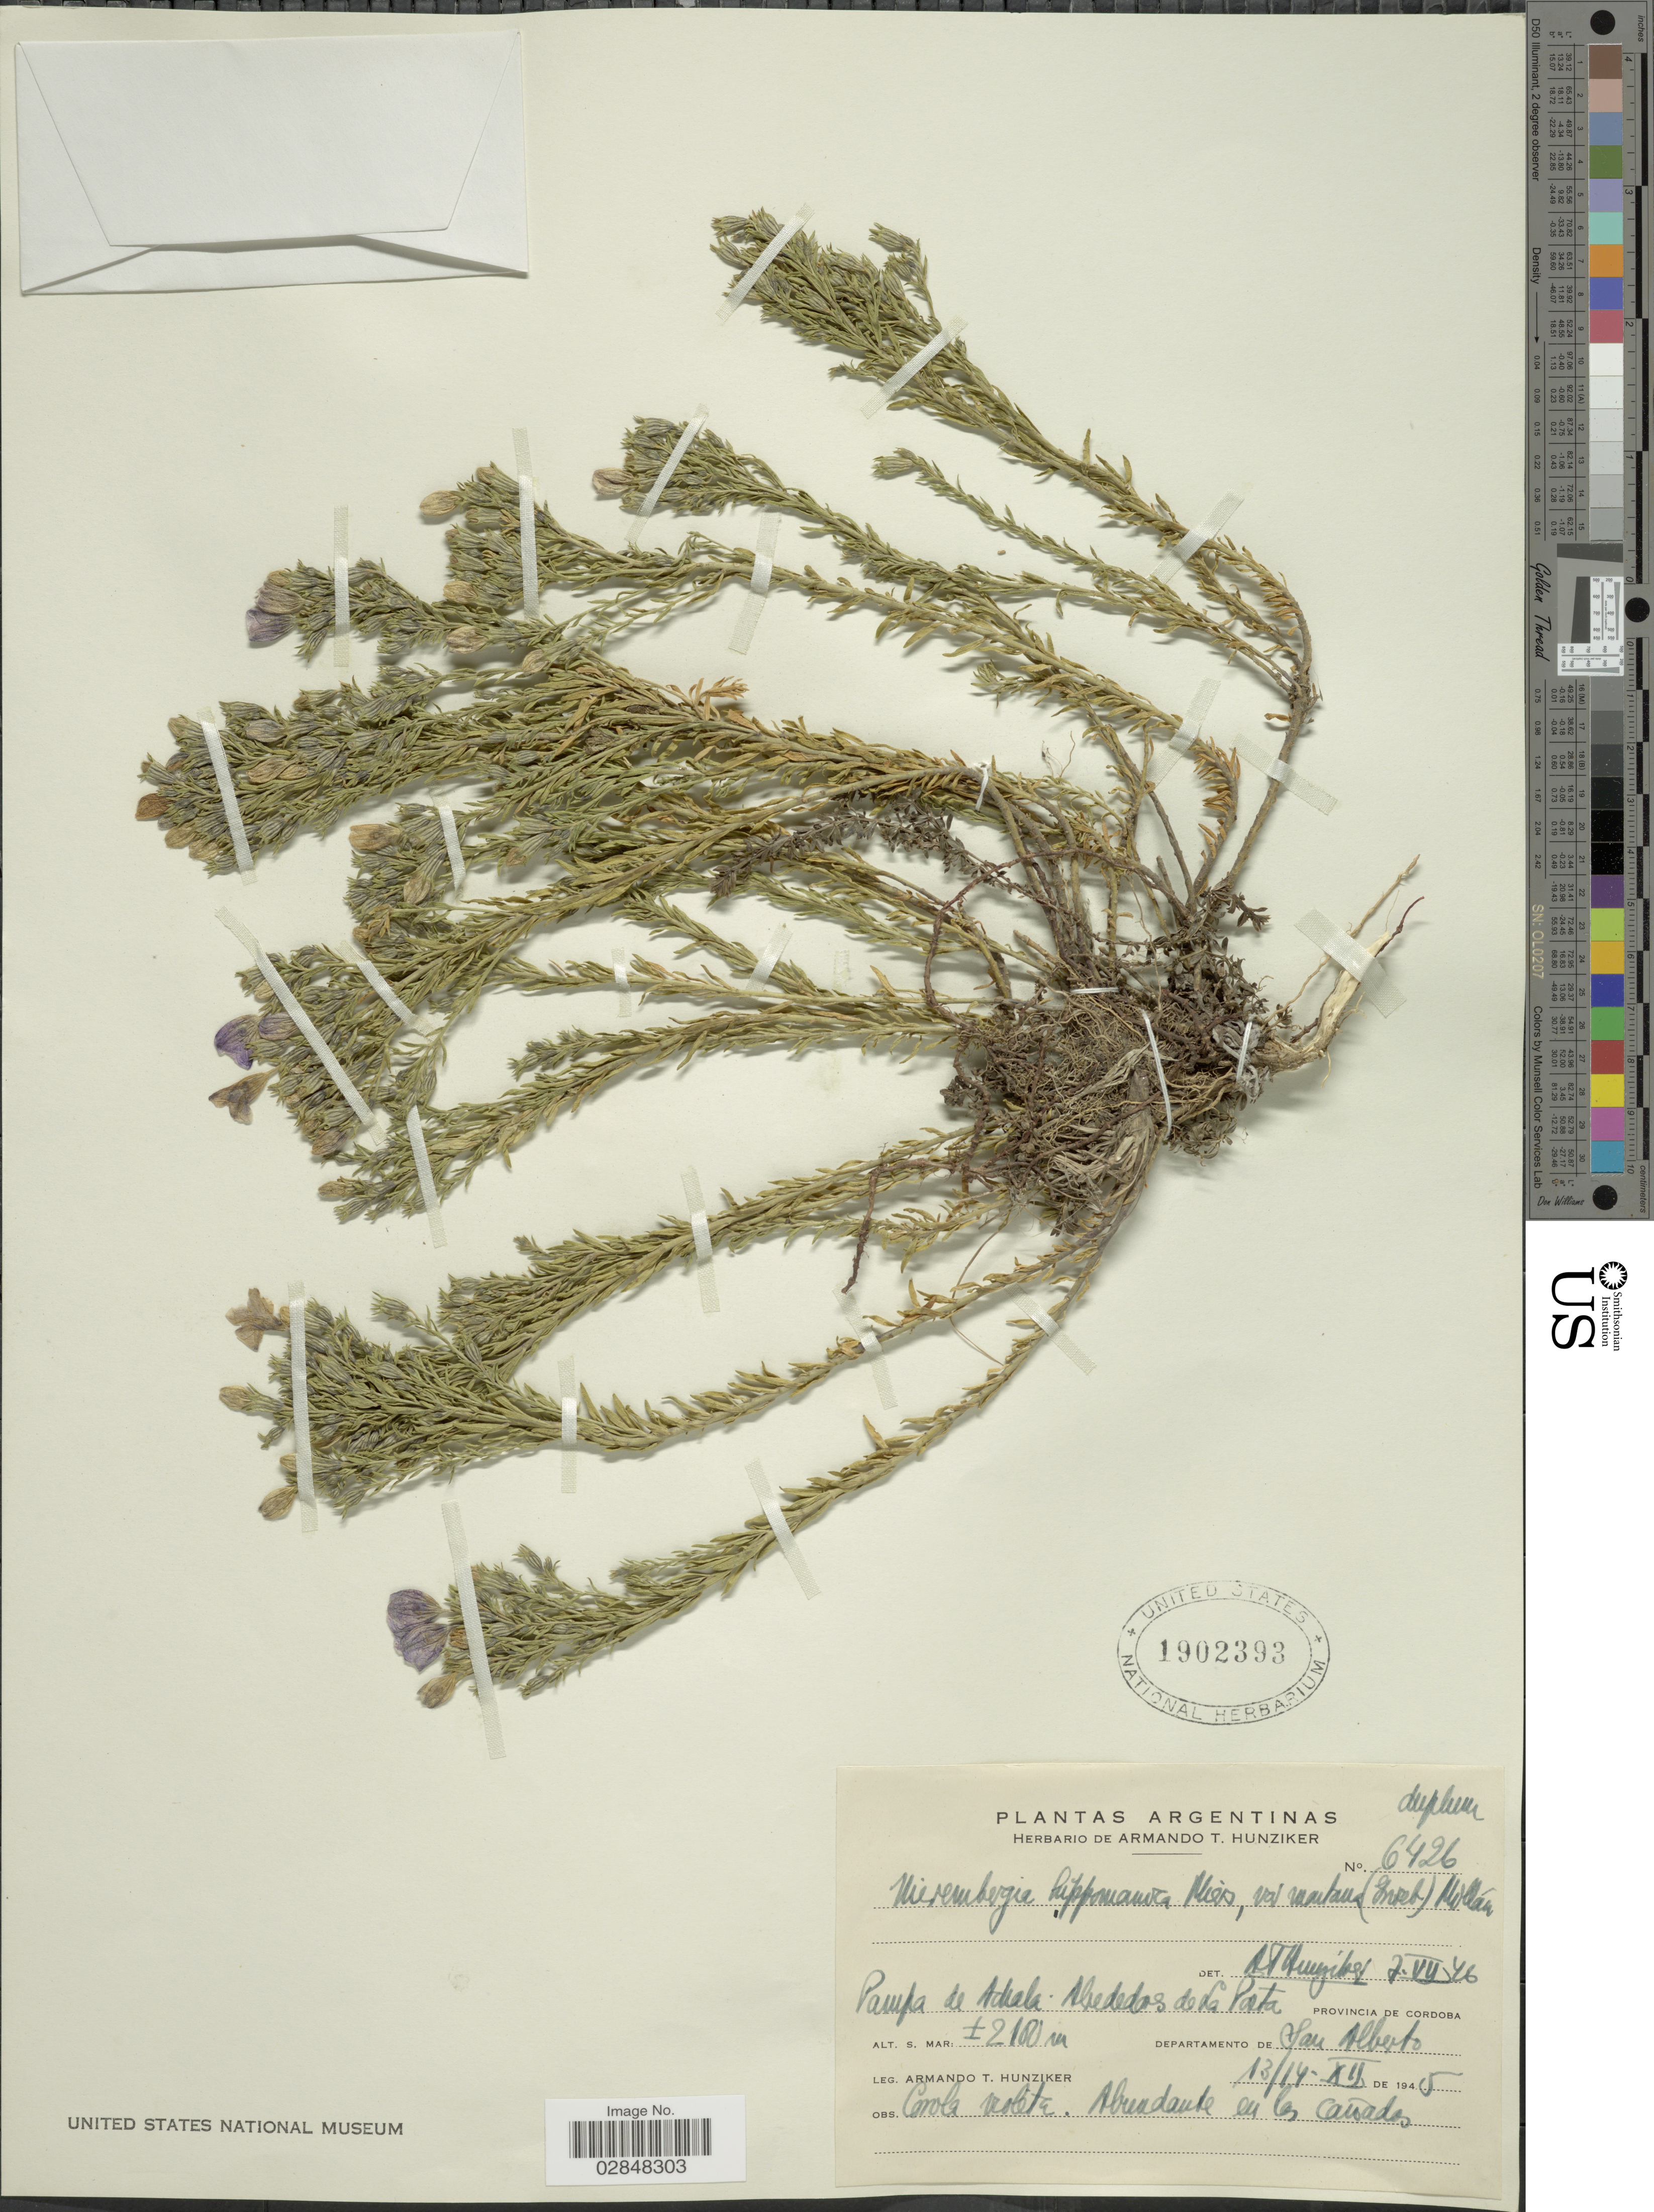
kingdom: Plantae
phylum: Tracheophyta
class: Magnoliopsida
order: Solanales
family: Solanaceae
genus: Nierembergia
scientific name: Nierembergia linariifolia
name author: Graham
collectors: A. T. Hunziker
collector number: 6426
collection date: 1945-12-13/1945-12-14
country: Argentina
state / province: Cordoba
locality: Pampa de Achala. Alrededos de La Posta. Departamento de San Alberto.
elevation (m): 2100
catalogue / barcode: US 1902393